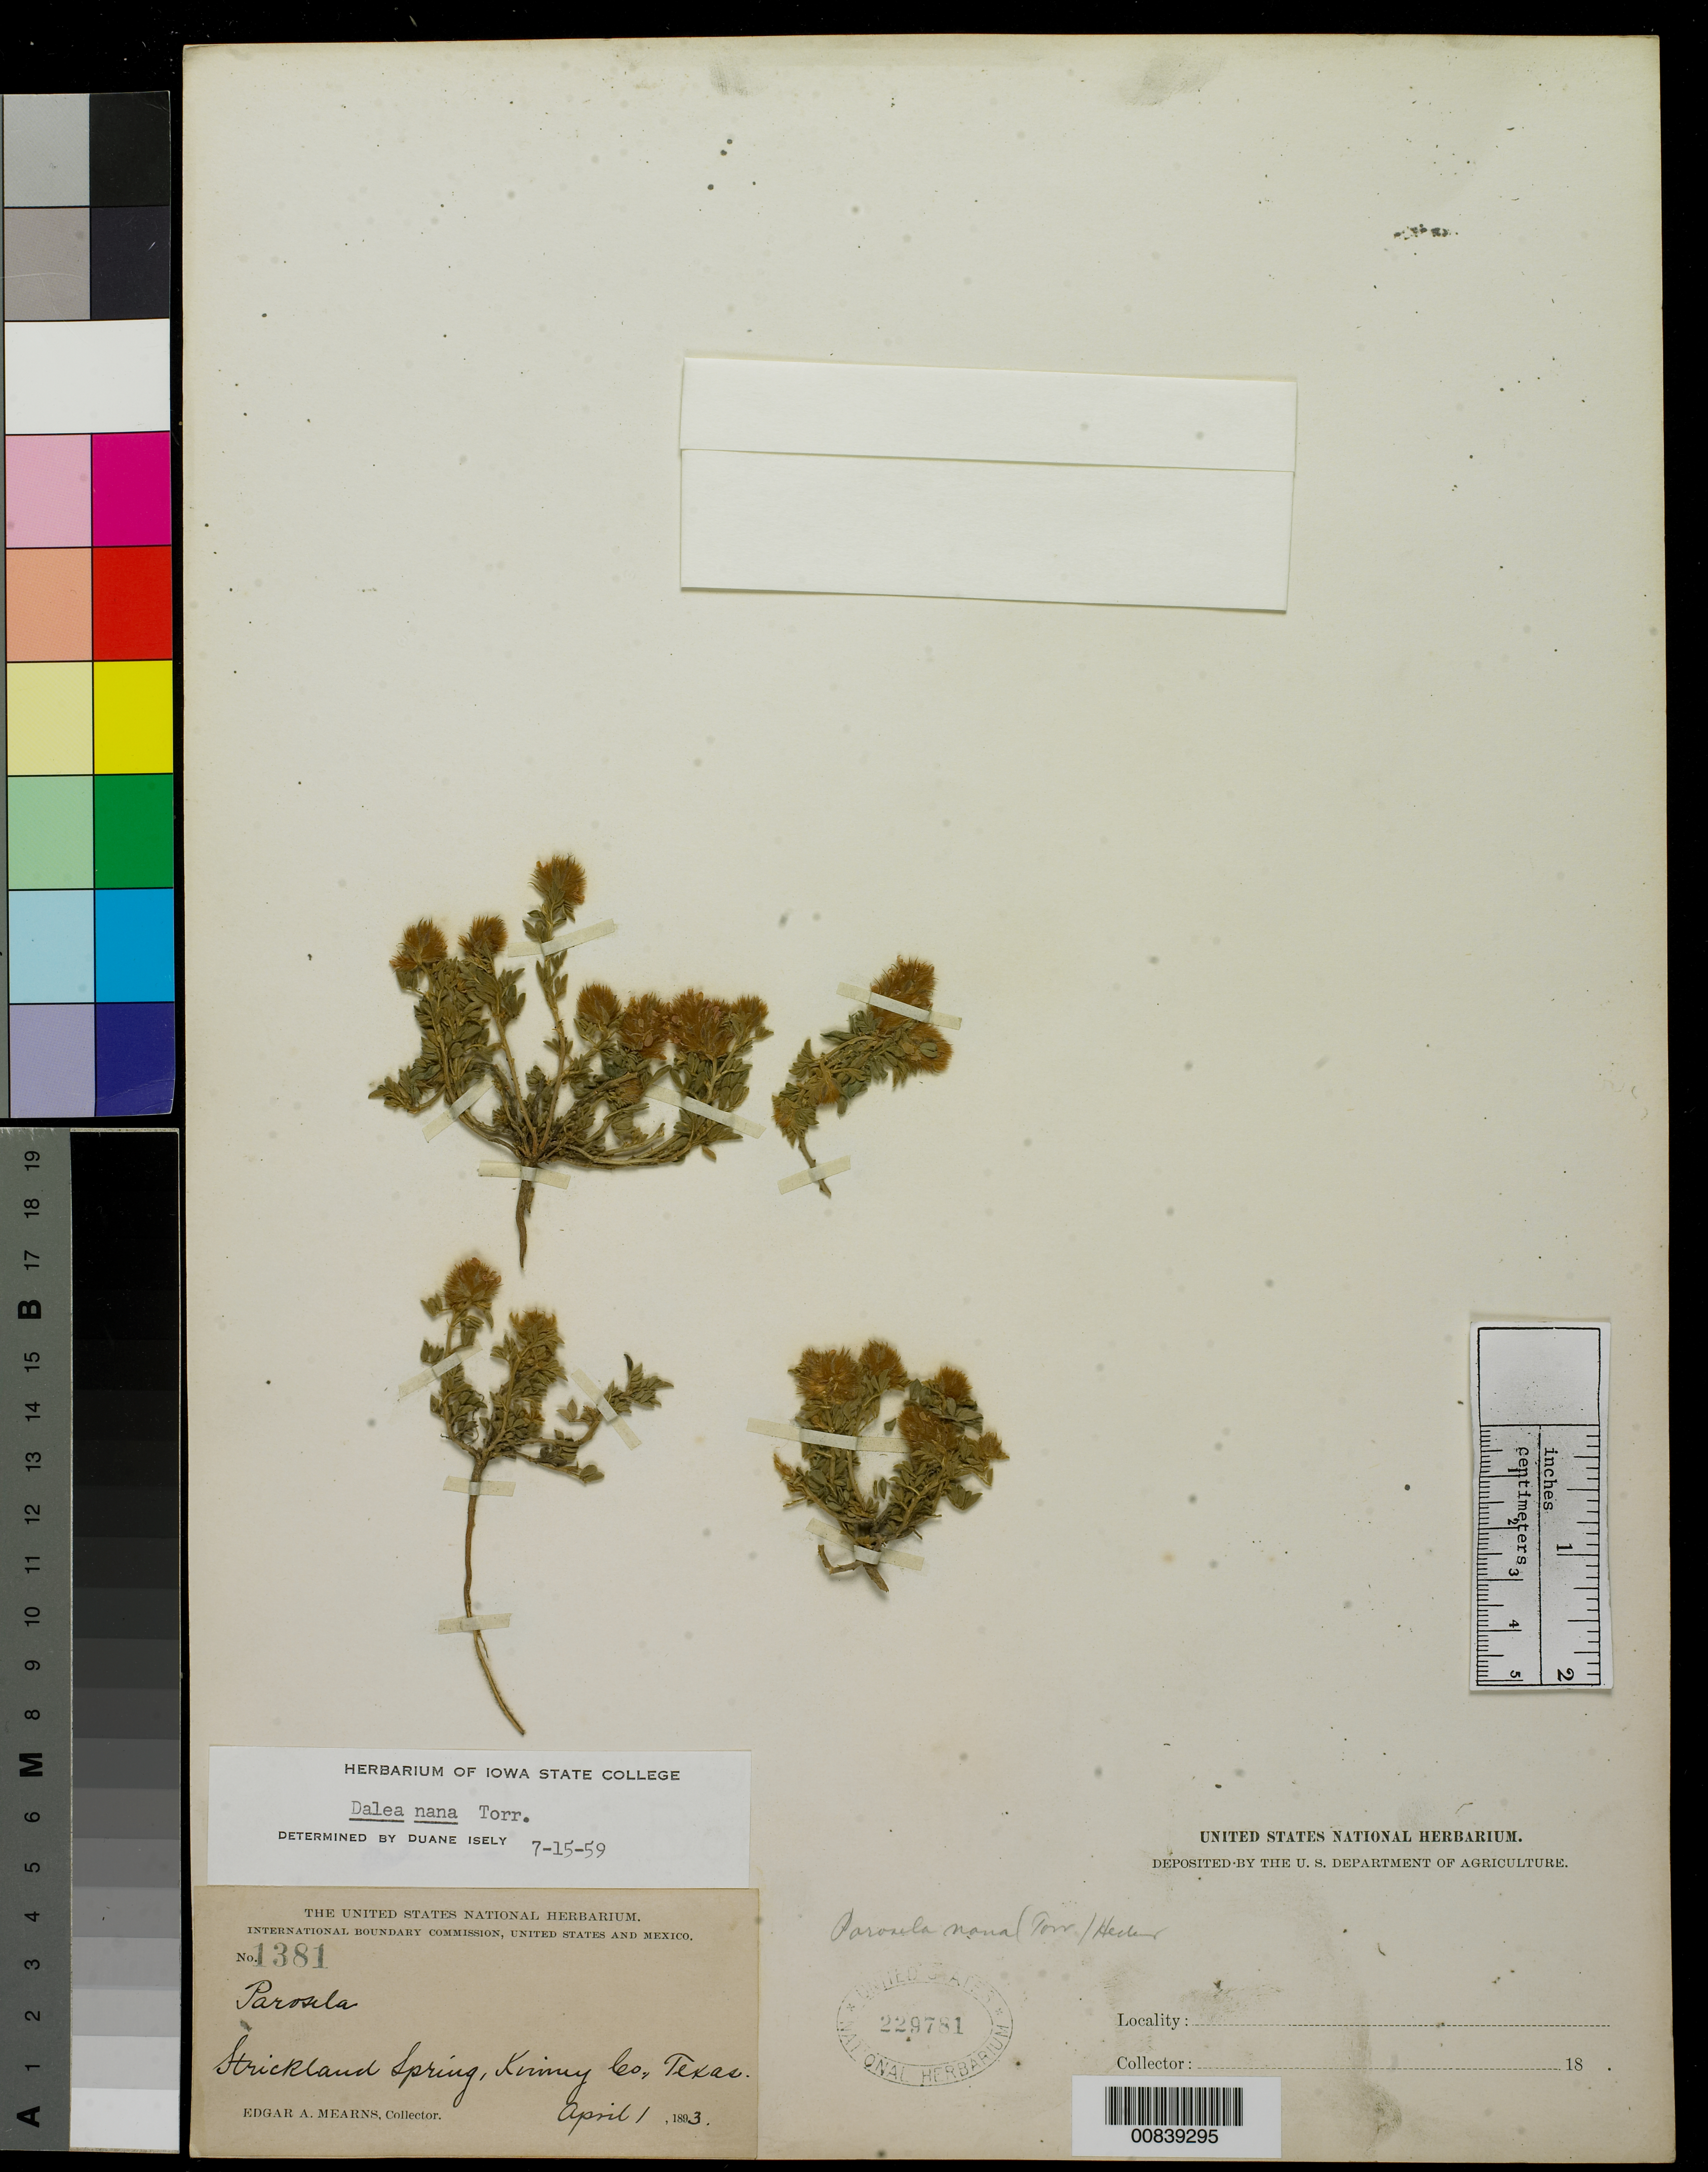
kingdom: Plantae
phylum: Tracheophyta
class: Magnoliopsida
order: Fabales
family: Fabaceae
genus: Dalea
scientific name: Dalea nana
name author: Torr. & A. Gray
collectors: E. A. Mearns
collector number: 1381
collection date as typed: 01 Apr 1893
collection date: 1893-04-01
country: United States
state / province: Texas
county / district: Kinney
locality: Strickland Spring, Kinney County, Texas.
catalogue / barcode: US 229781